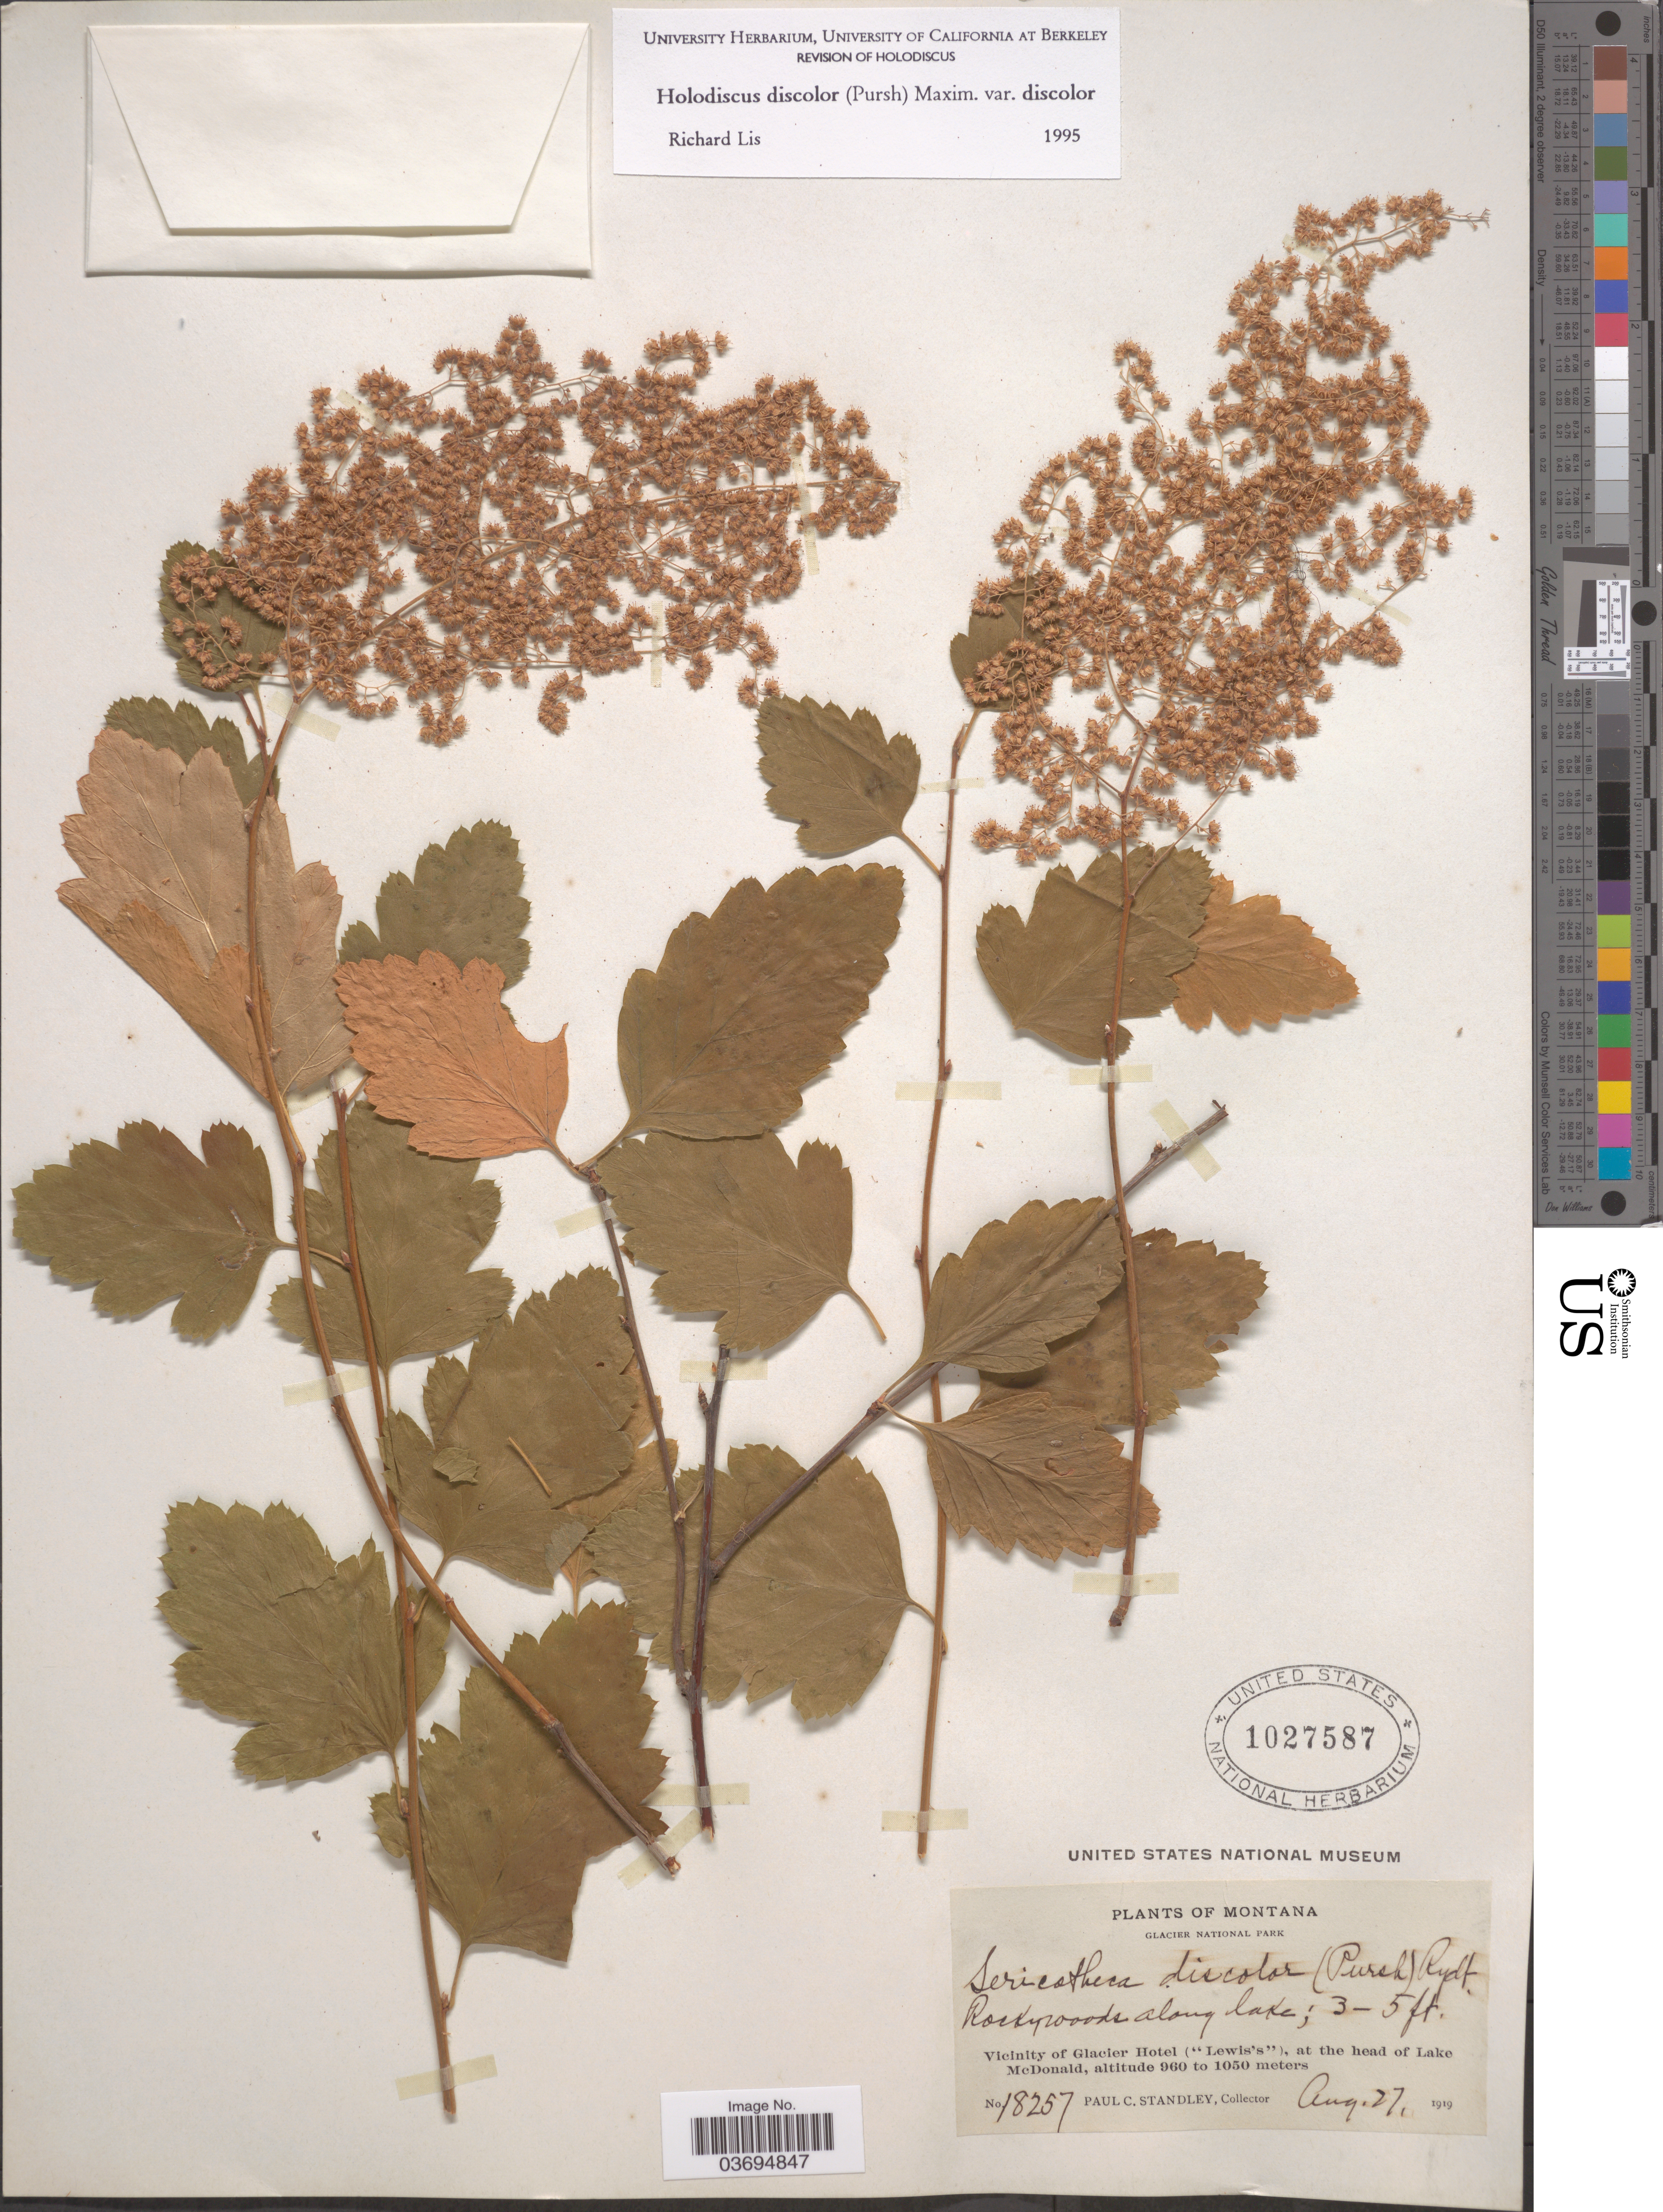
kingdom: Plantae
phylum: Tracheophyta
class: Magnoliopsida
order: Rosales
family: Rosaceae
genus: Holodiscus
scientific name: Holodiscus discolor var. discolor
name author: (Pursh) Maxim.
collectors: P. C. Standley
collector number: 18257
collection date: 1919-08-27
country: United States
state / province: Montana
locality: Glacier National Park. Rockywoods along lake. Vicinity of Glacier Hotel ('Lewis'), at the head of Lake McDonald.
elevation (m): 960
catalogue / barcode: US 1027587